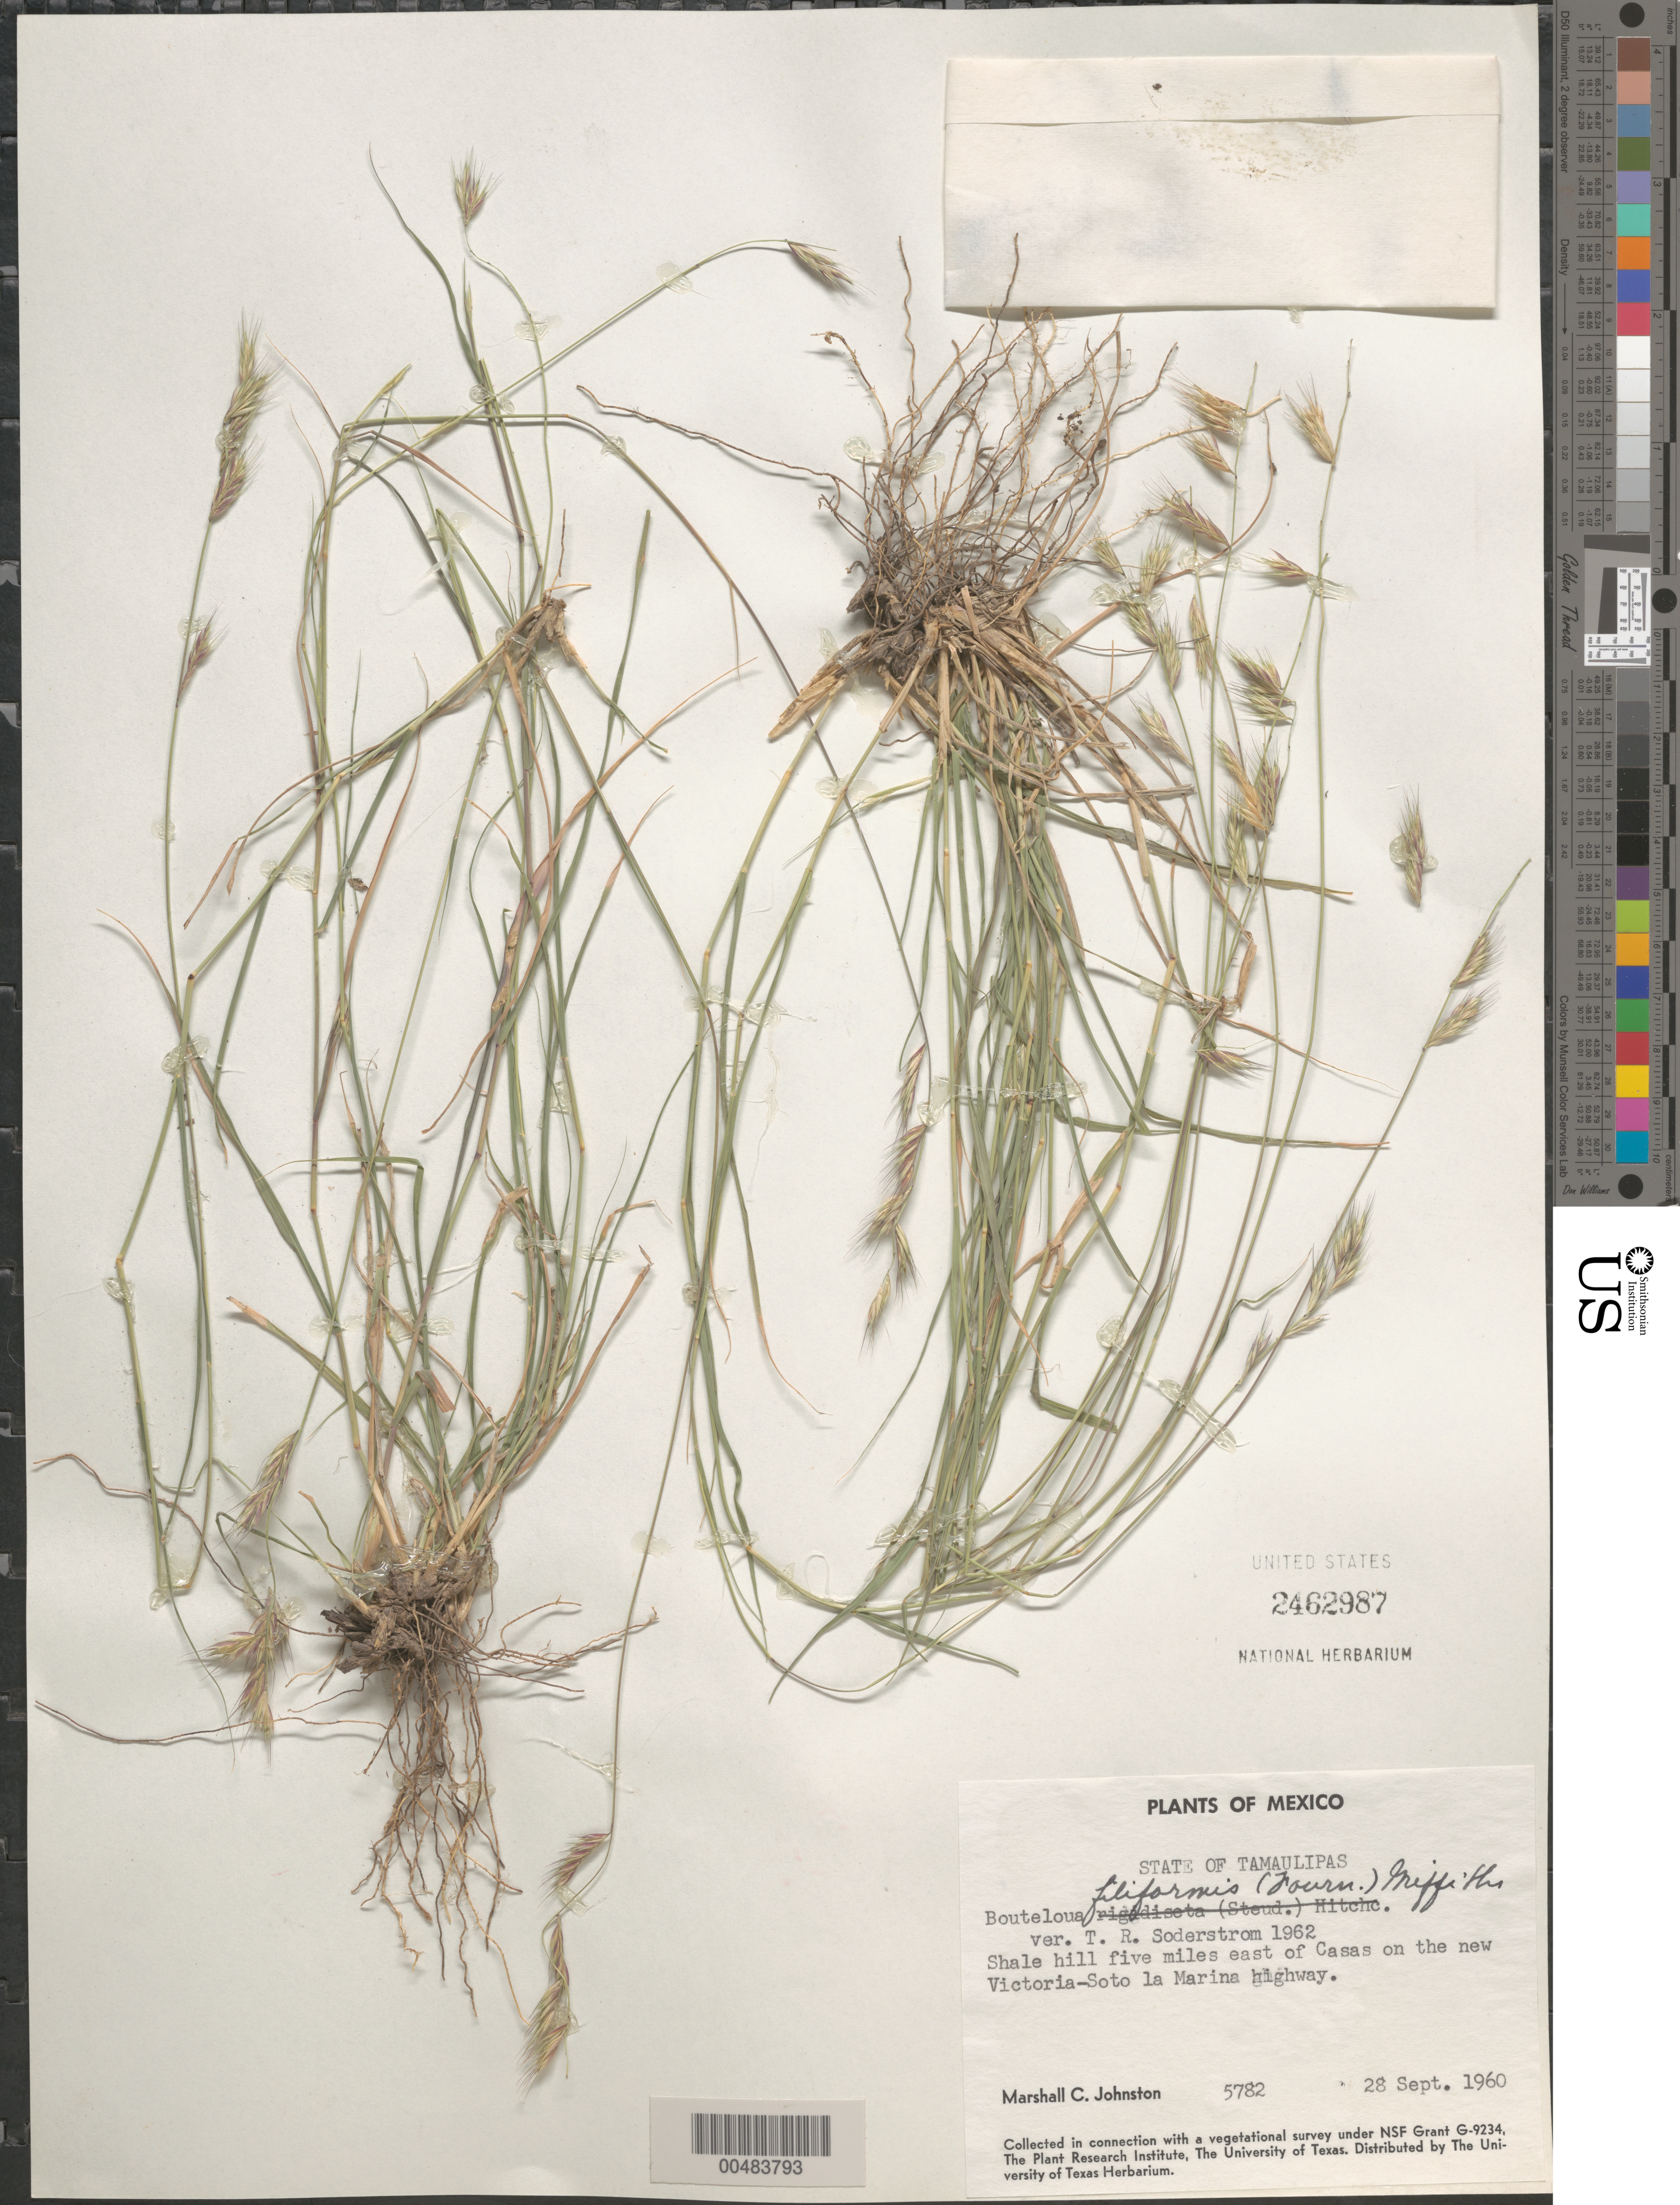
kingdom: Plantae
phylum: Tracheophyta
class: Liliopsida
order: Poales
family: Poaceae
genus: Bouteloua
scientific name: Bouteloua repens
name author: (Kunth) Scribn. & Merr.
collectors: M. Johnston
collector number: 5782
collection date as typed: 28 Sep 1960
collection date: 1960-09-28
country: Mexico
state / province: Tamaulipas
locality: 5 mi E of Casas on the new Victoria - Soto la Marina hwy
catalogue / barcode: US 2462987